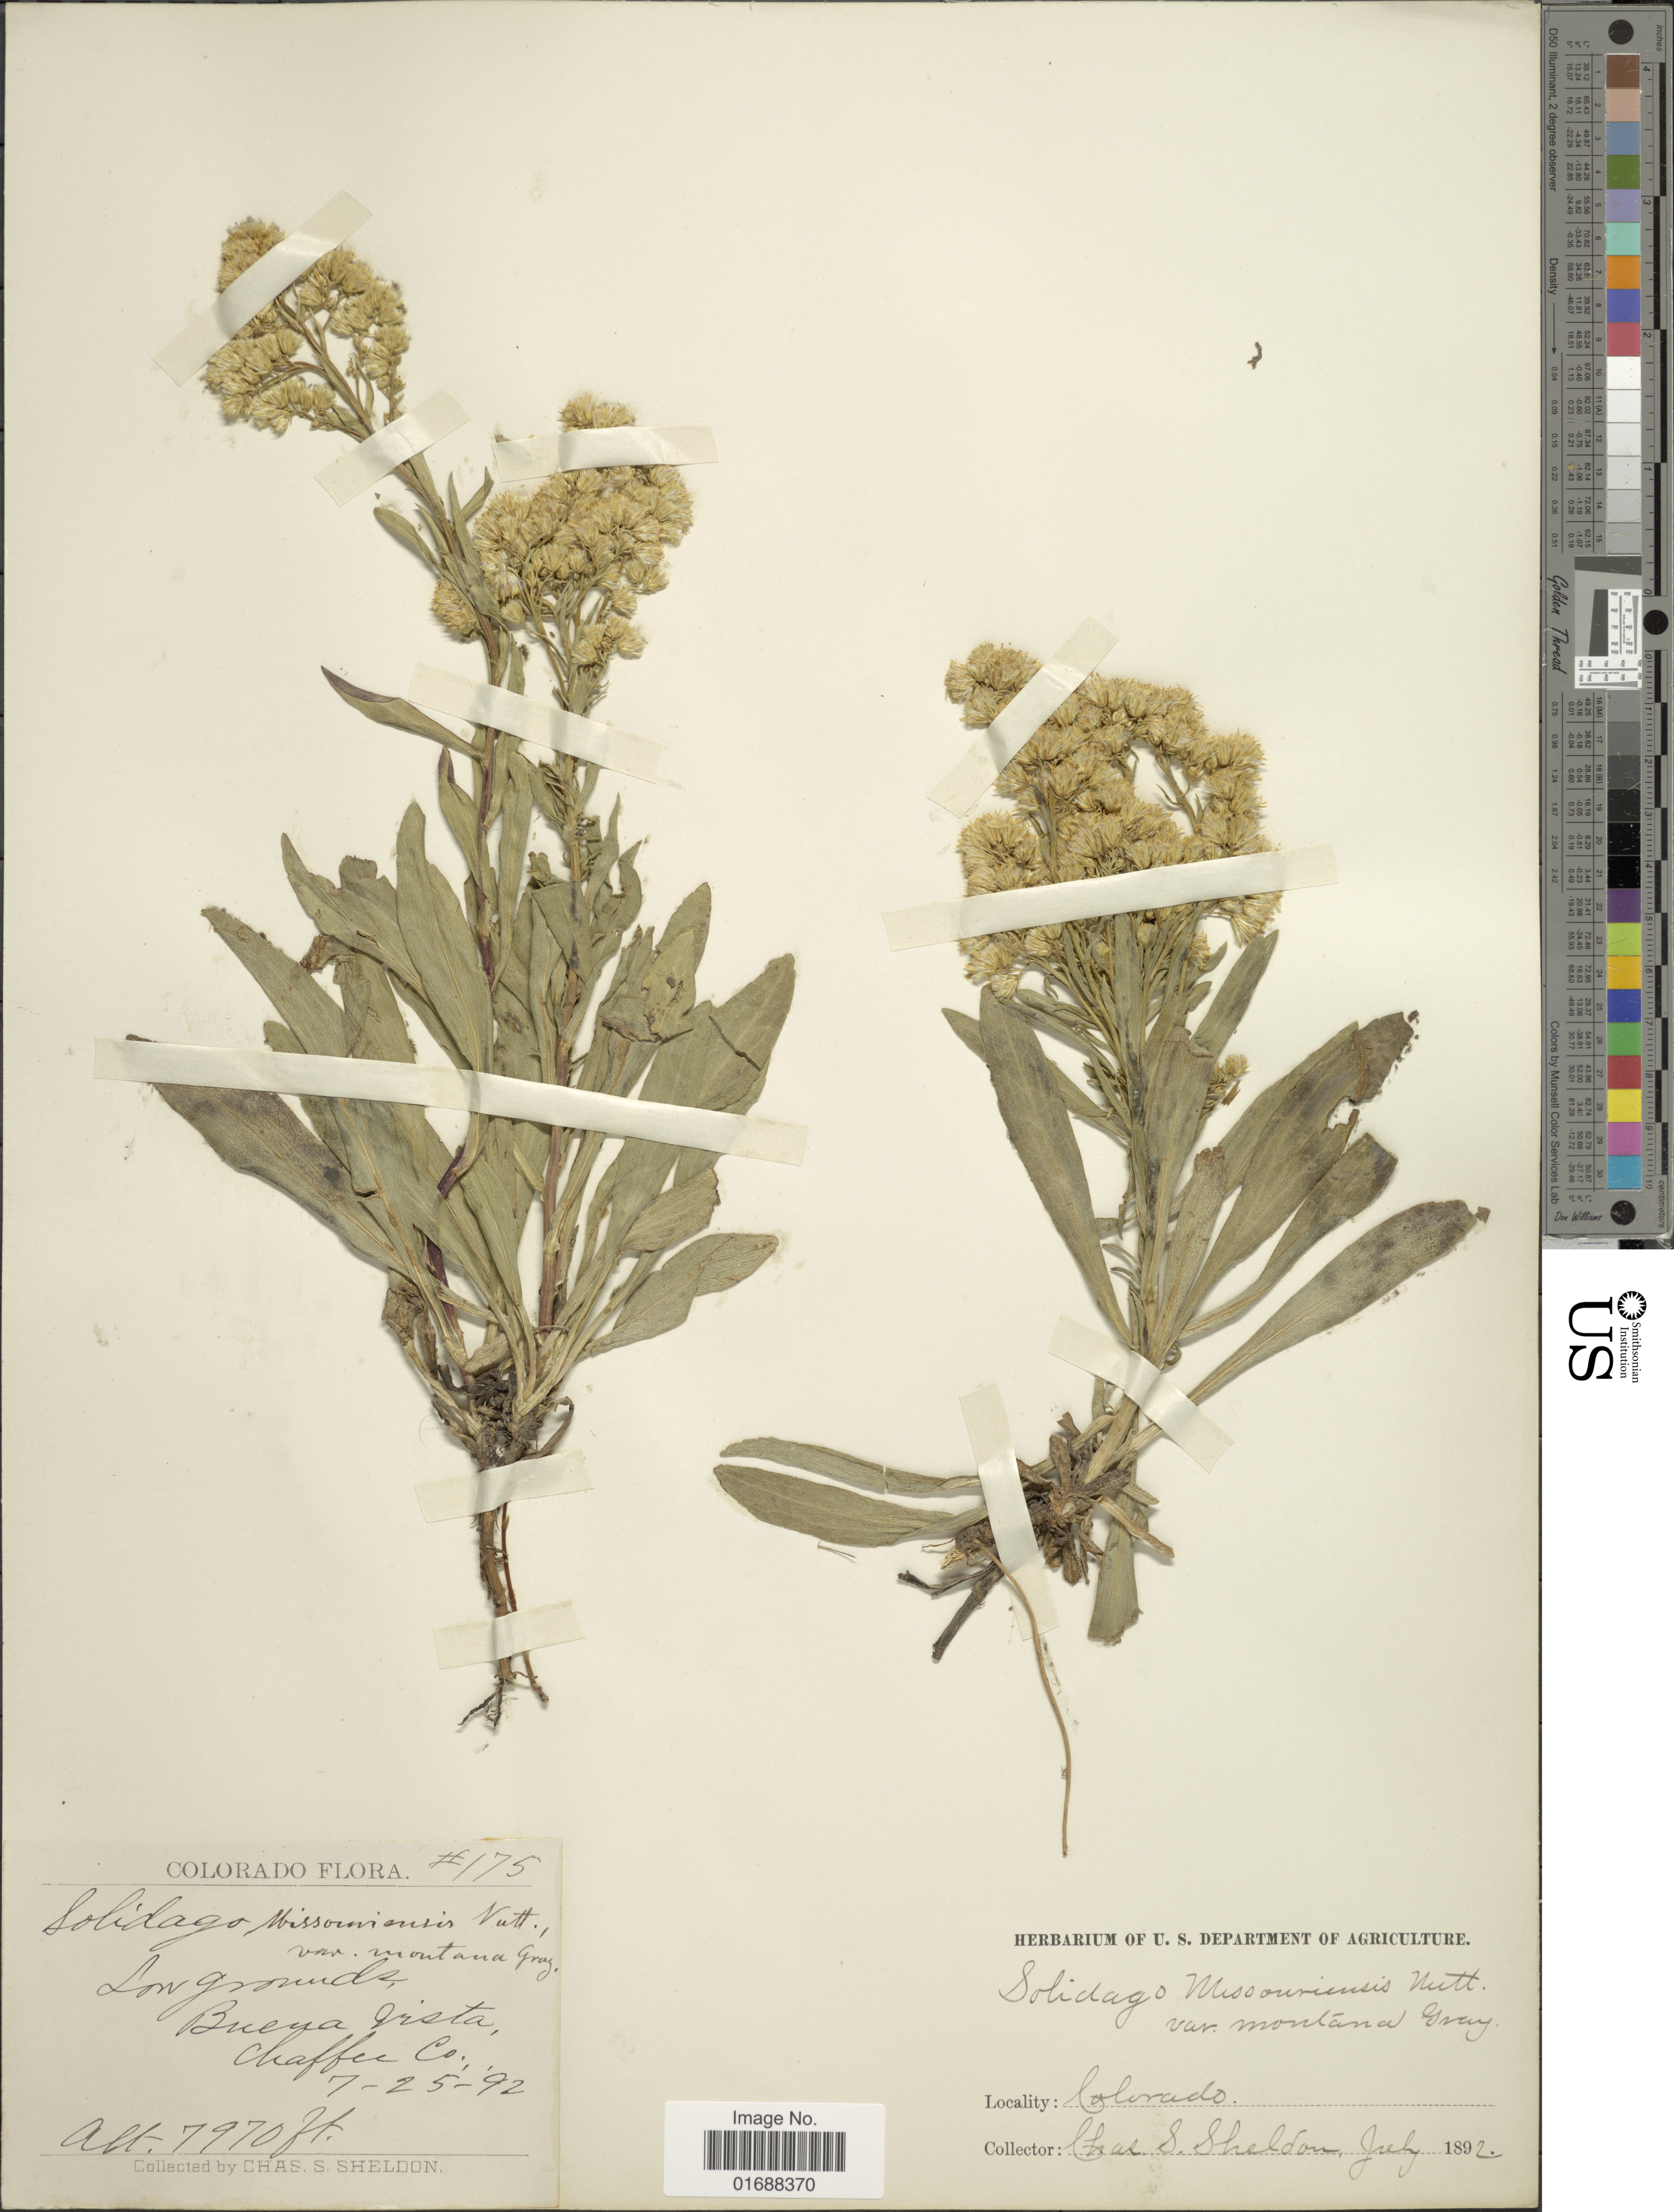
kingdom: Plantae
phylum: Tracheophyta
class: Magnoliopsida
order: Asterales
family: Asteraceae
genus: Solidago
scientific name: Solidago missouriensis var. missouriensis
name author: Nutt.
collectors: C. S. Sheldon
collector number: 175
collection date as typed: Transcribed d/m/y: 25/7/92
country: United States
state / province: Colorado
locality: Buena Vrista, Chaffee Co.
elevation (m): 2429